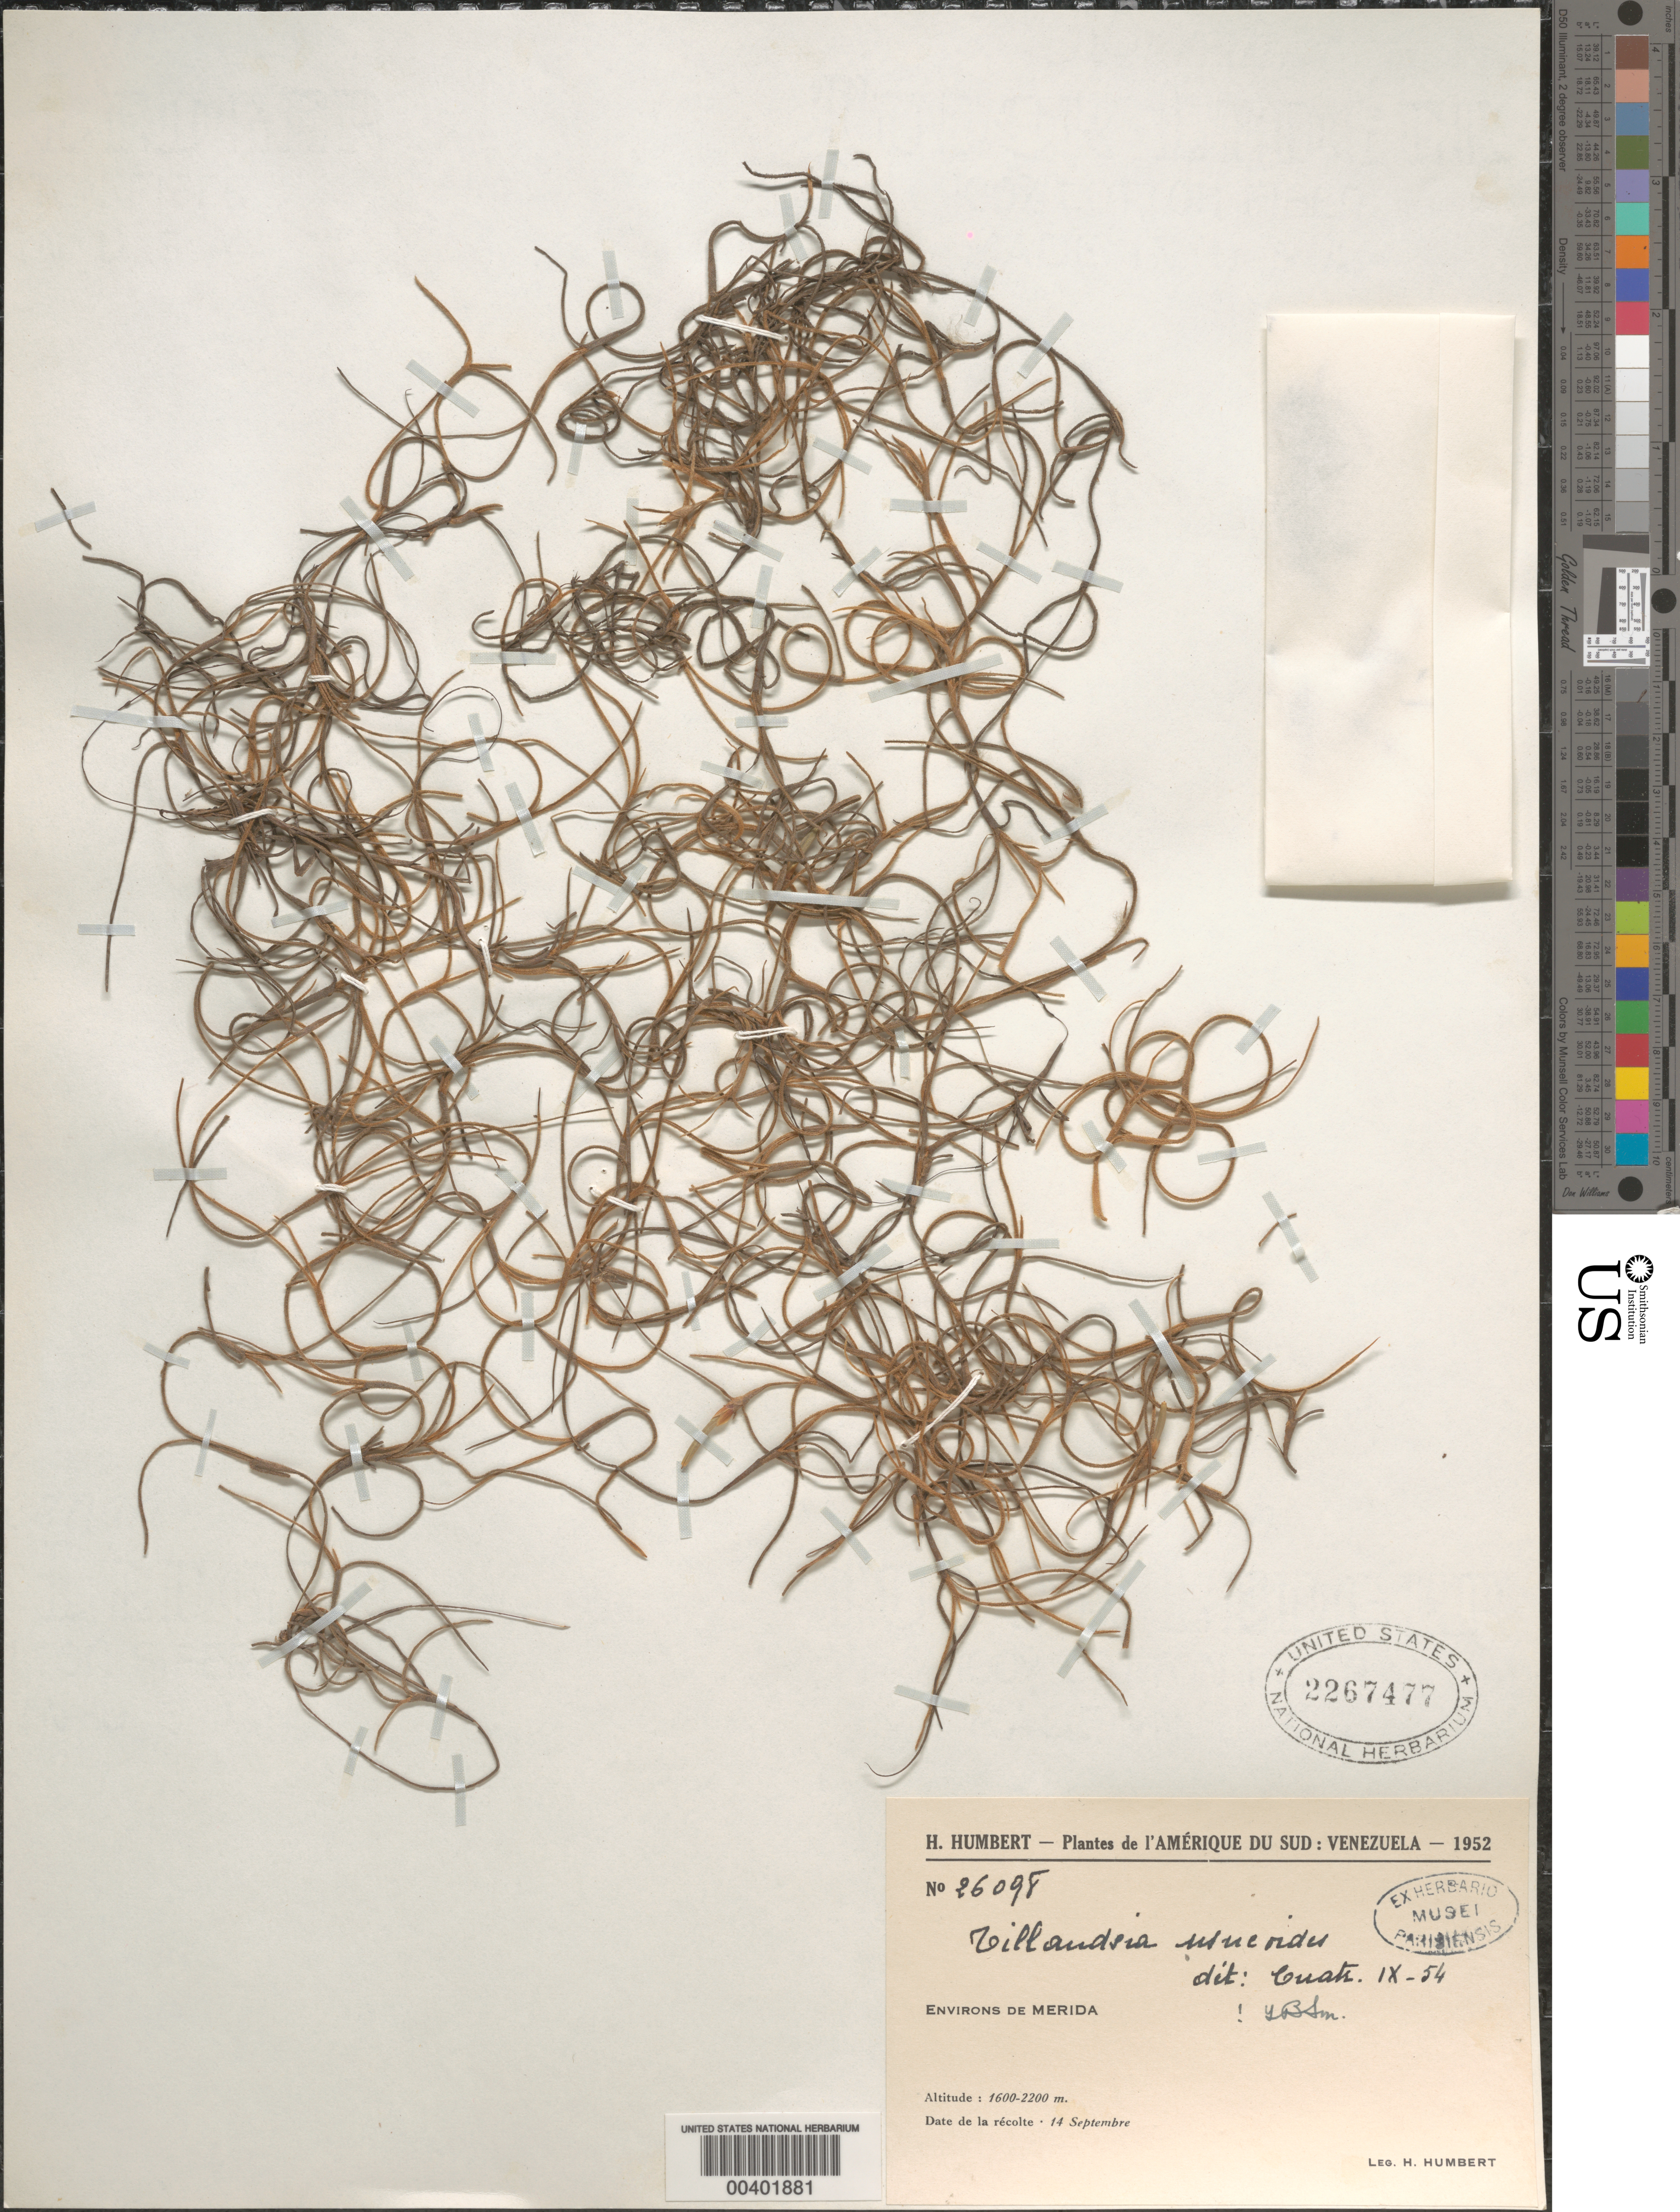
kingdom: Plantae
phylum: Tracheophyta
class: Liliopsida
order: Poales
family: Bromeliaceae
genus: Tillandsia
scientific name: Tillandsia usneoides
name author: (L.) L.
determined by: Smith, Lyman B., (US), NMNH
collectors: H. Humbert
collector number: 26098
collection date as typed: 14 Sep 1952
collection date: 1952-09-14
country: Venezuela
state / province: Mérida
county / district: Libertador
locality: Environs of Mérida. Merida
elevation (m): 1600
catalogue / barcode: US 2267477